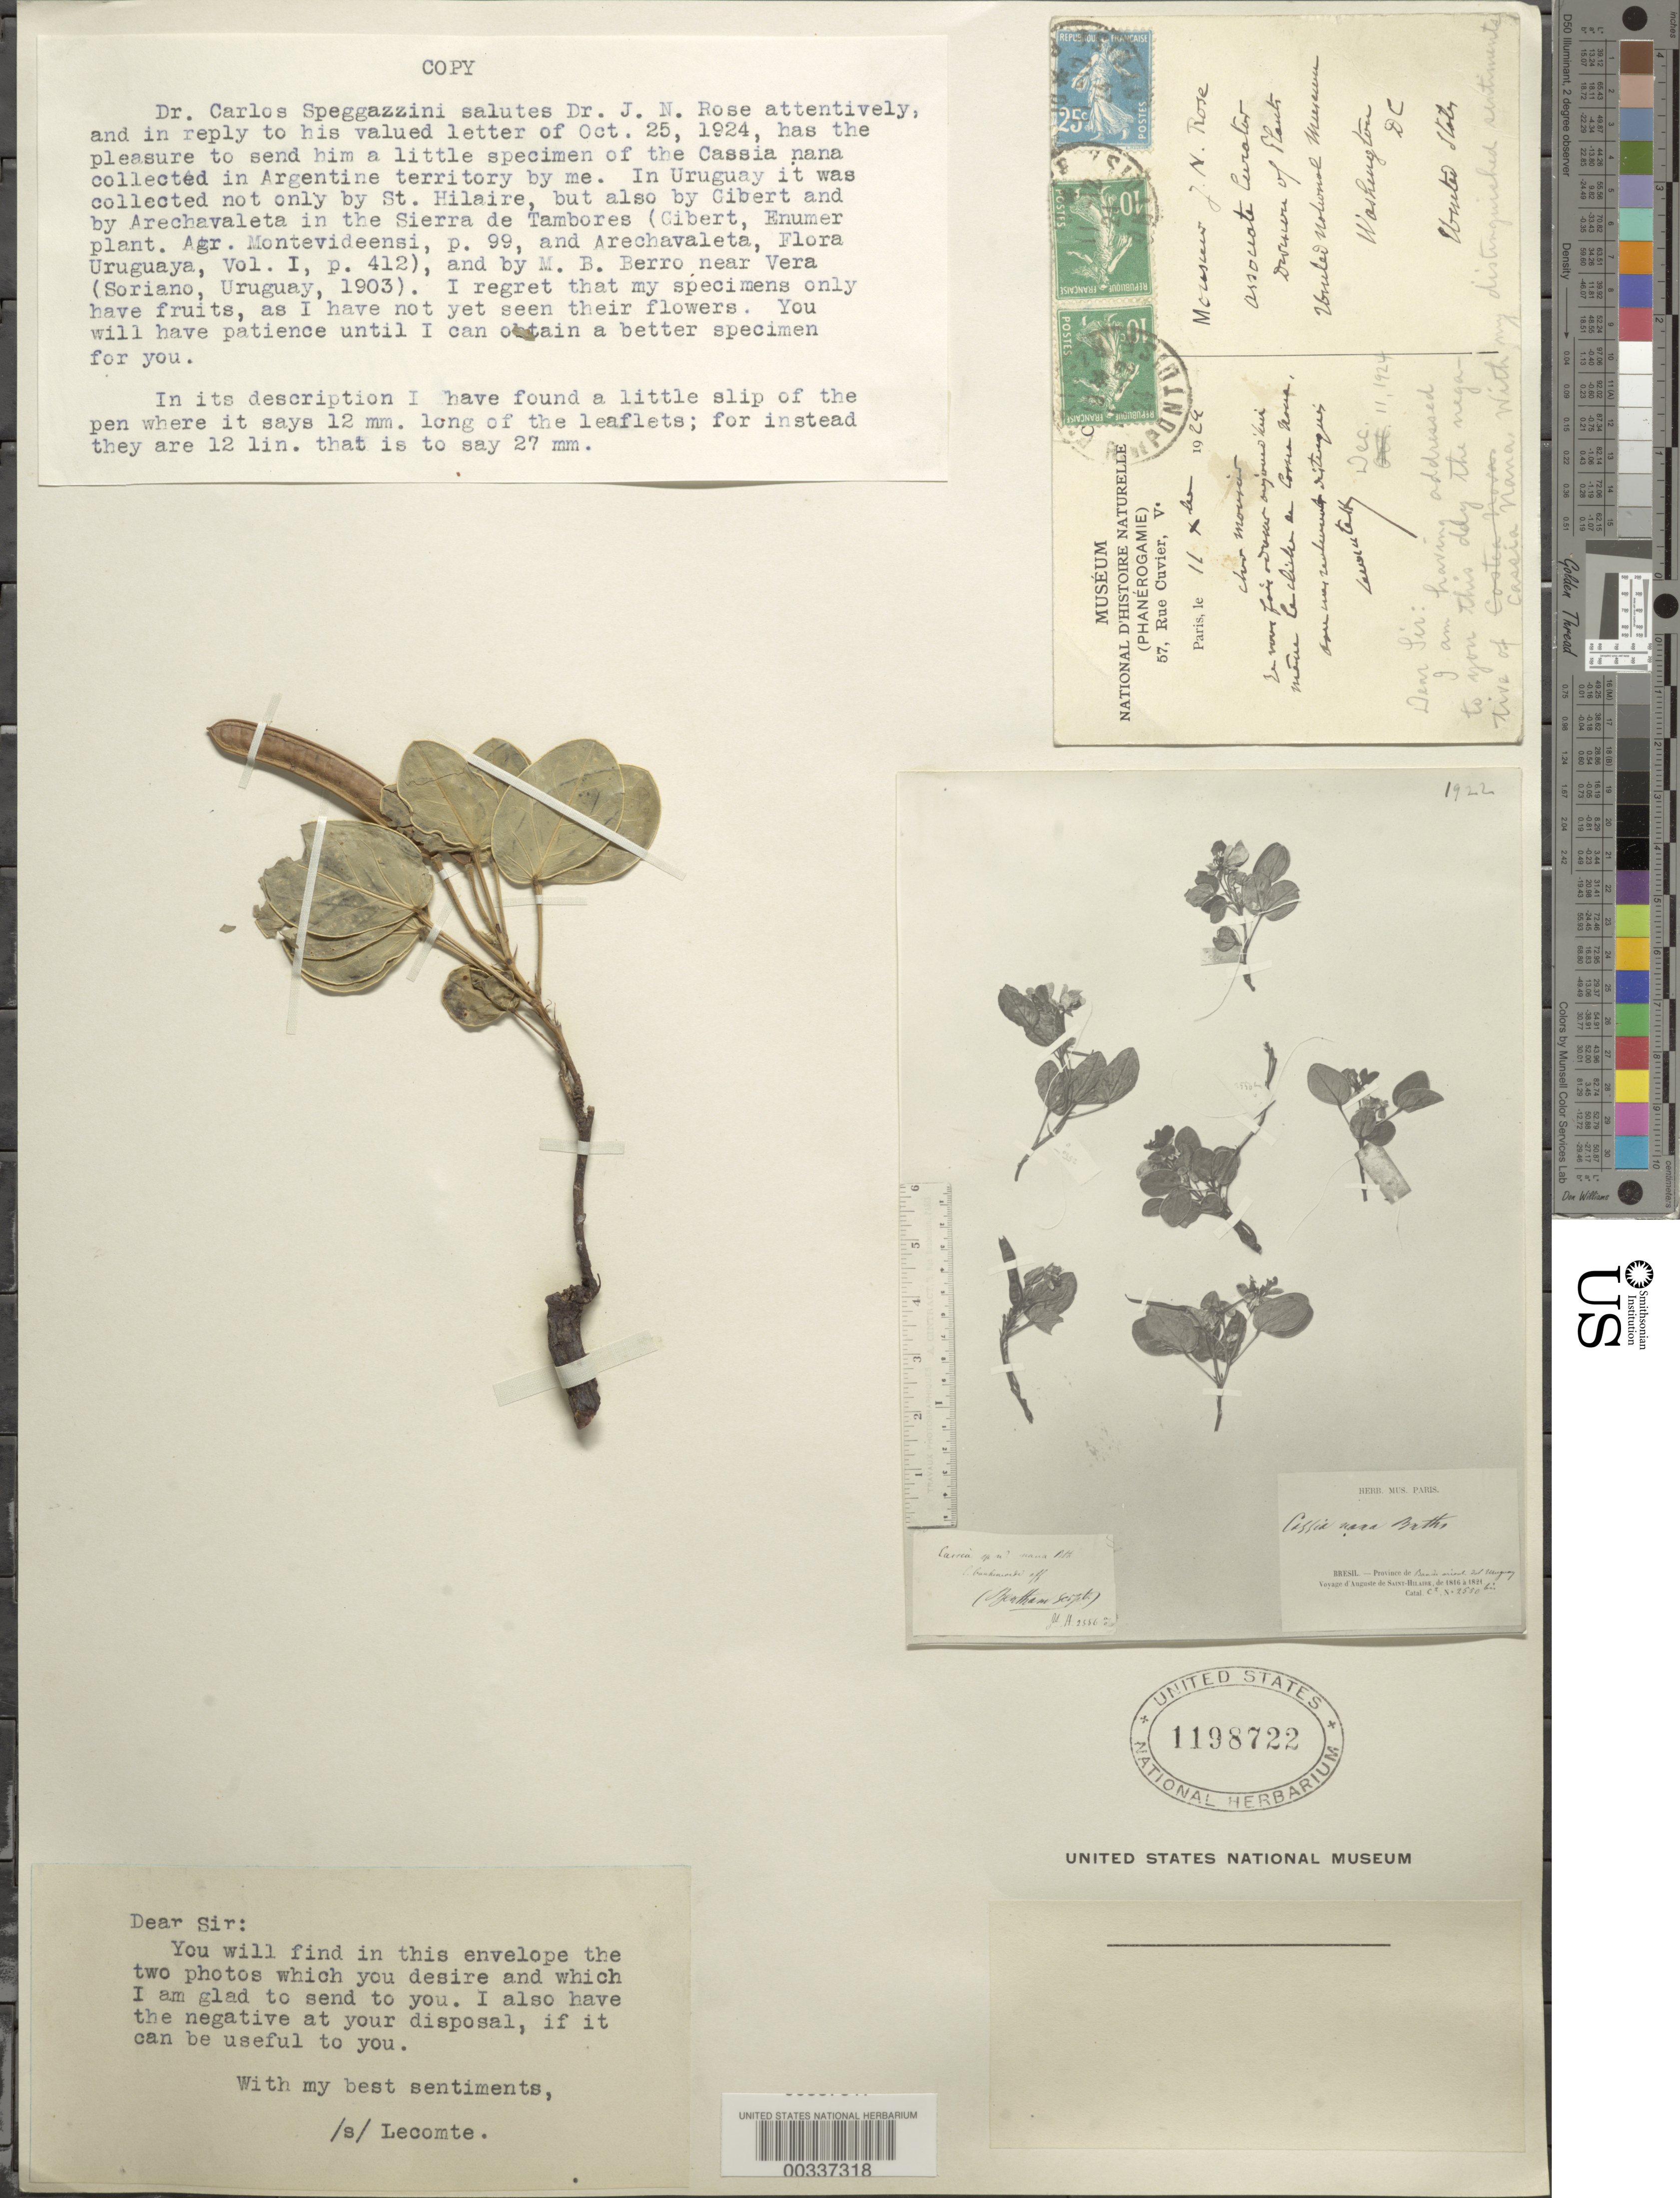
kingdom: Plantae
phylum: Tracheophyta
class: Magnoliopsida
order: Fabales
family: Fabaceae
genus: Senna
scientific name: Senna nana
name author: (Benth.) H.S. Irwin & Barneby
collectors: C. L. Spegazzini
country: Argentina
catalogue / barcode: US 1198722